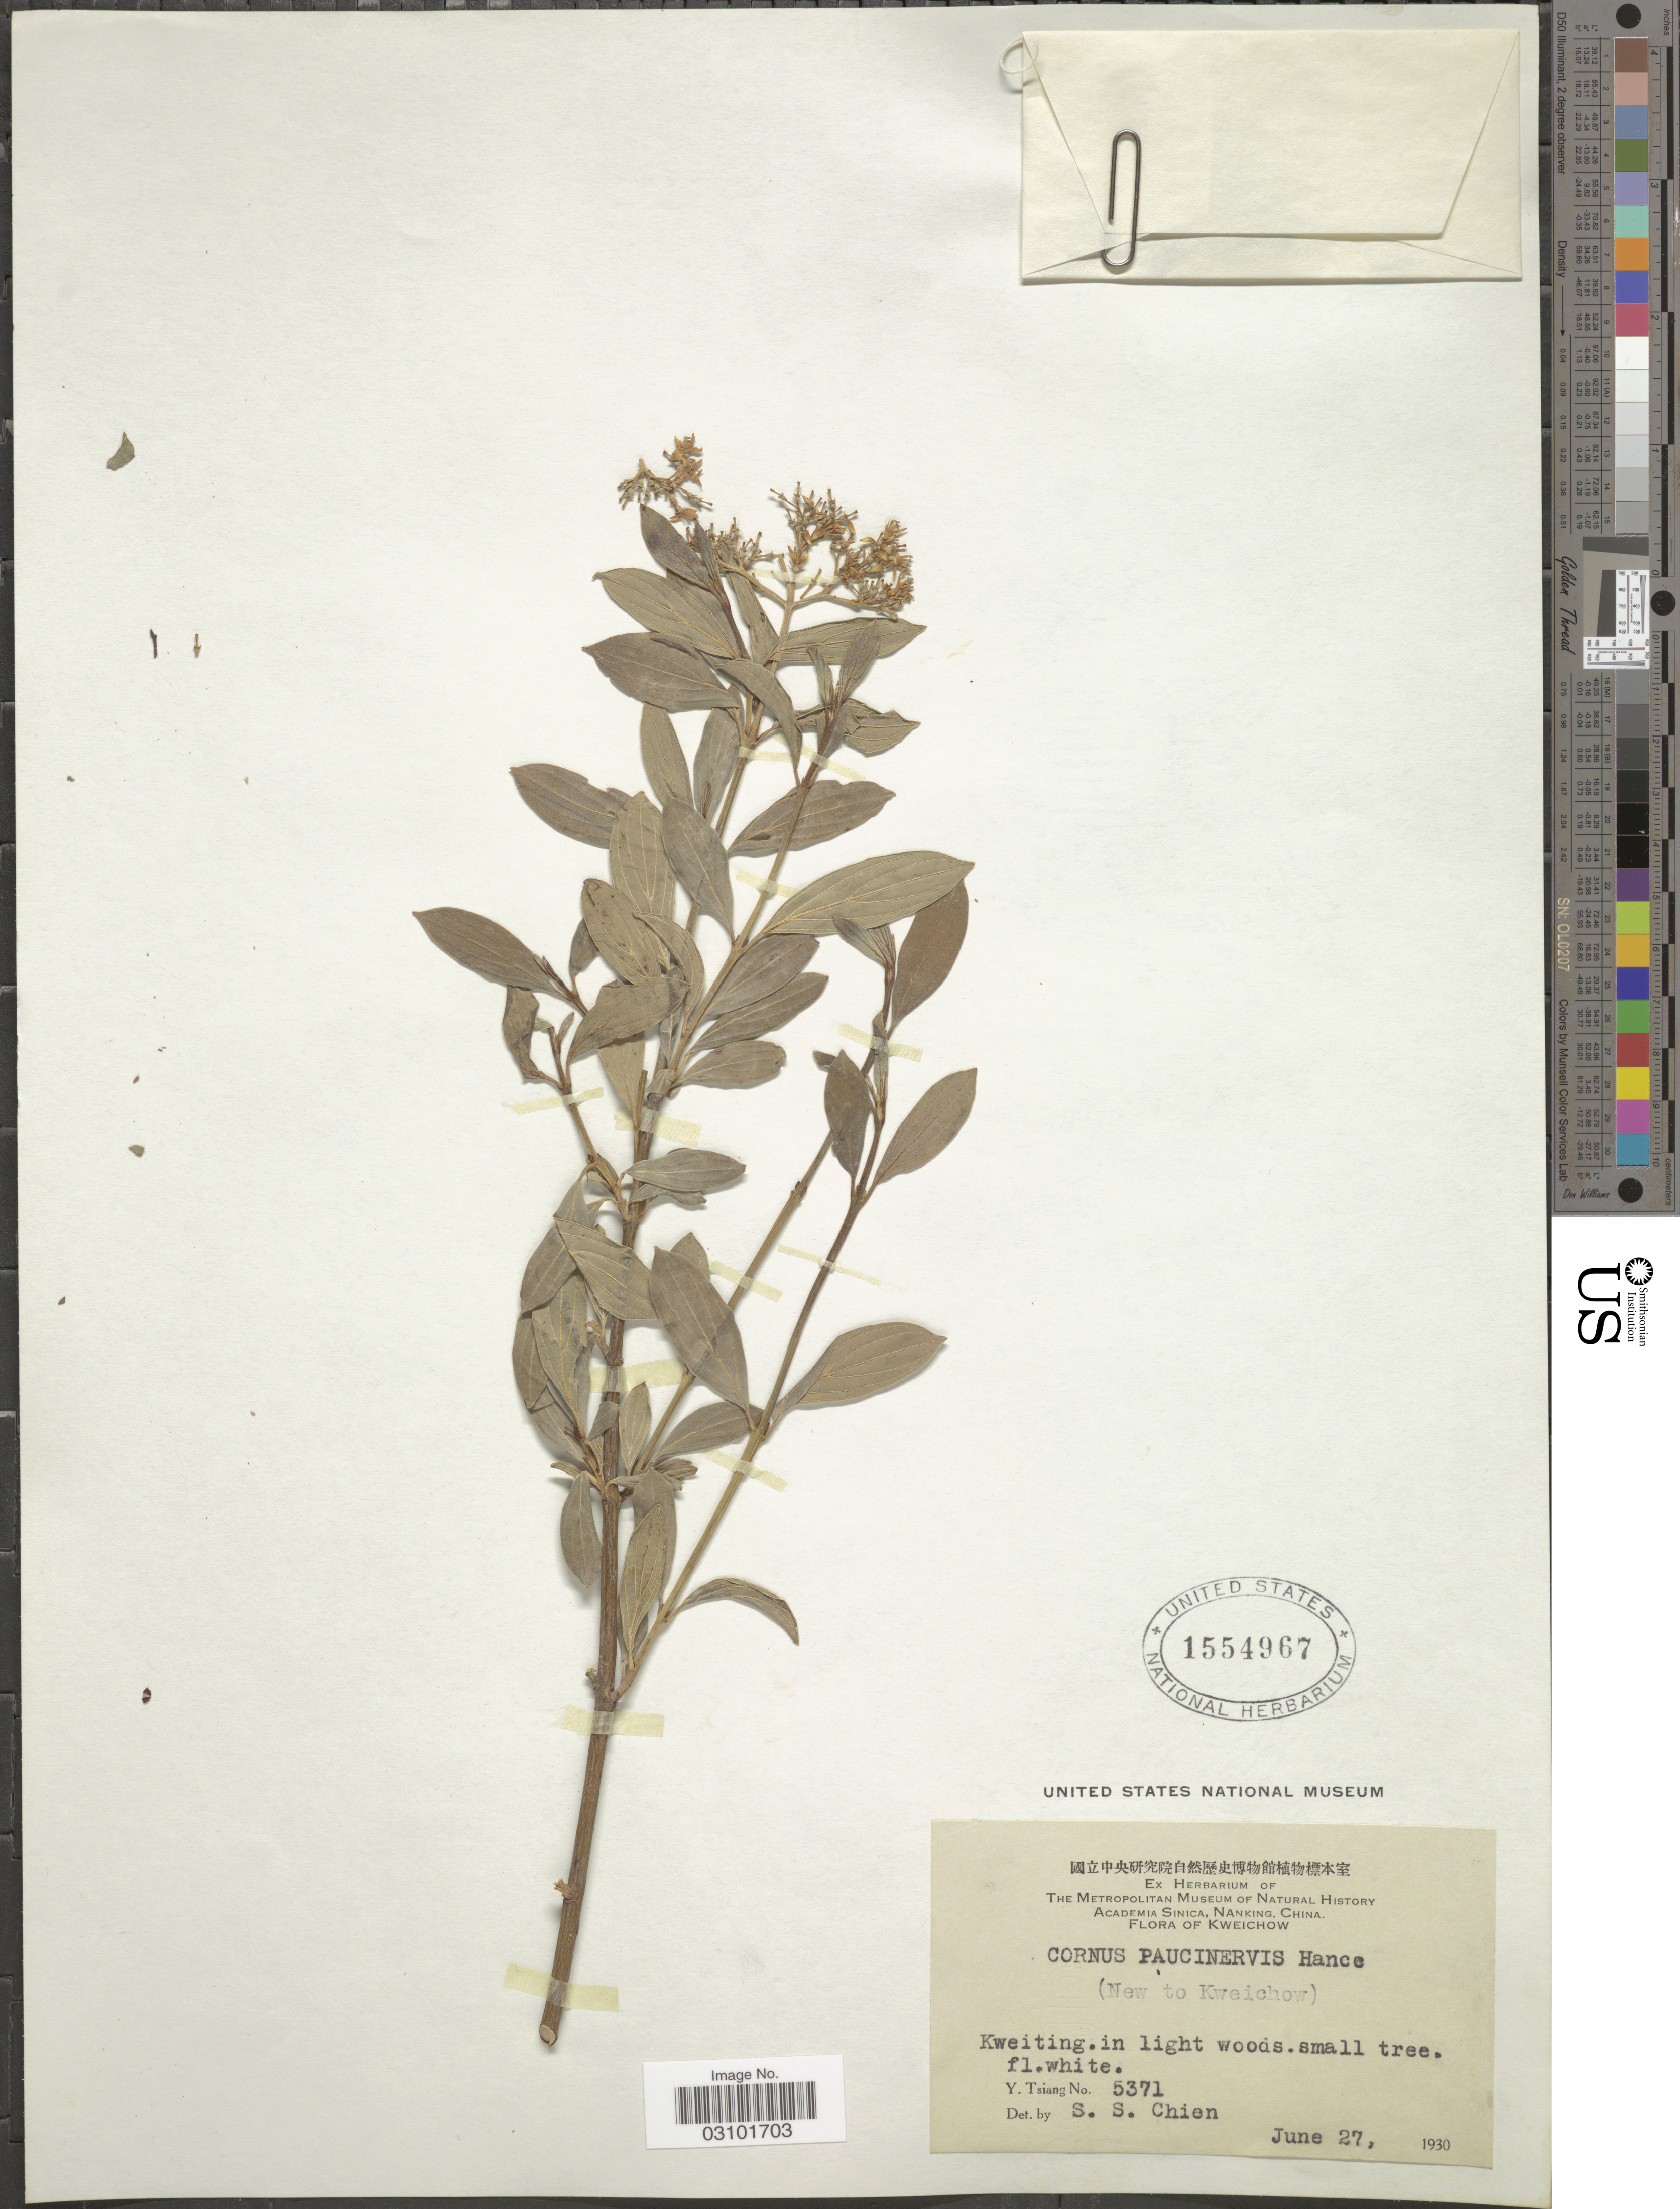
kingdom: Plantae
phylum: Tracheophyta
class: Magnoliopsida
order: Cornales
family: Cornaceae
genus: Cornus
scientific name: Cornus paucinervis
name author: Hance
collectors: Y. Tsiang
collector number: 5371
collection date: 1930-06-27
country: China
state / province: Guizhou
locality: Kweichow. Kweiting.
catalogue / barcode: US 1554967